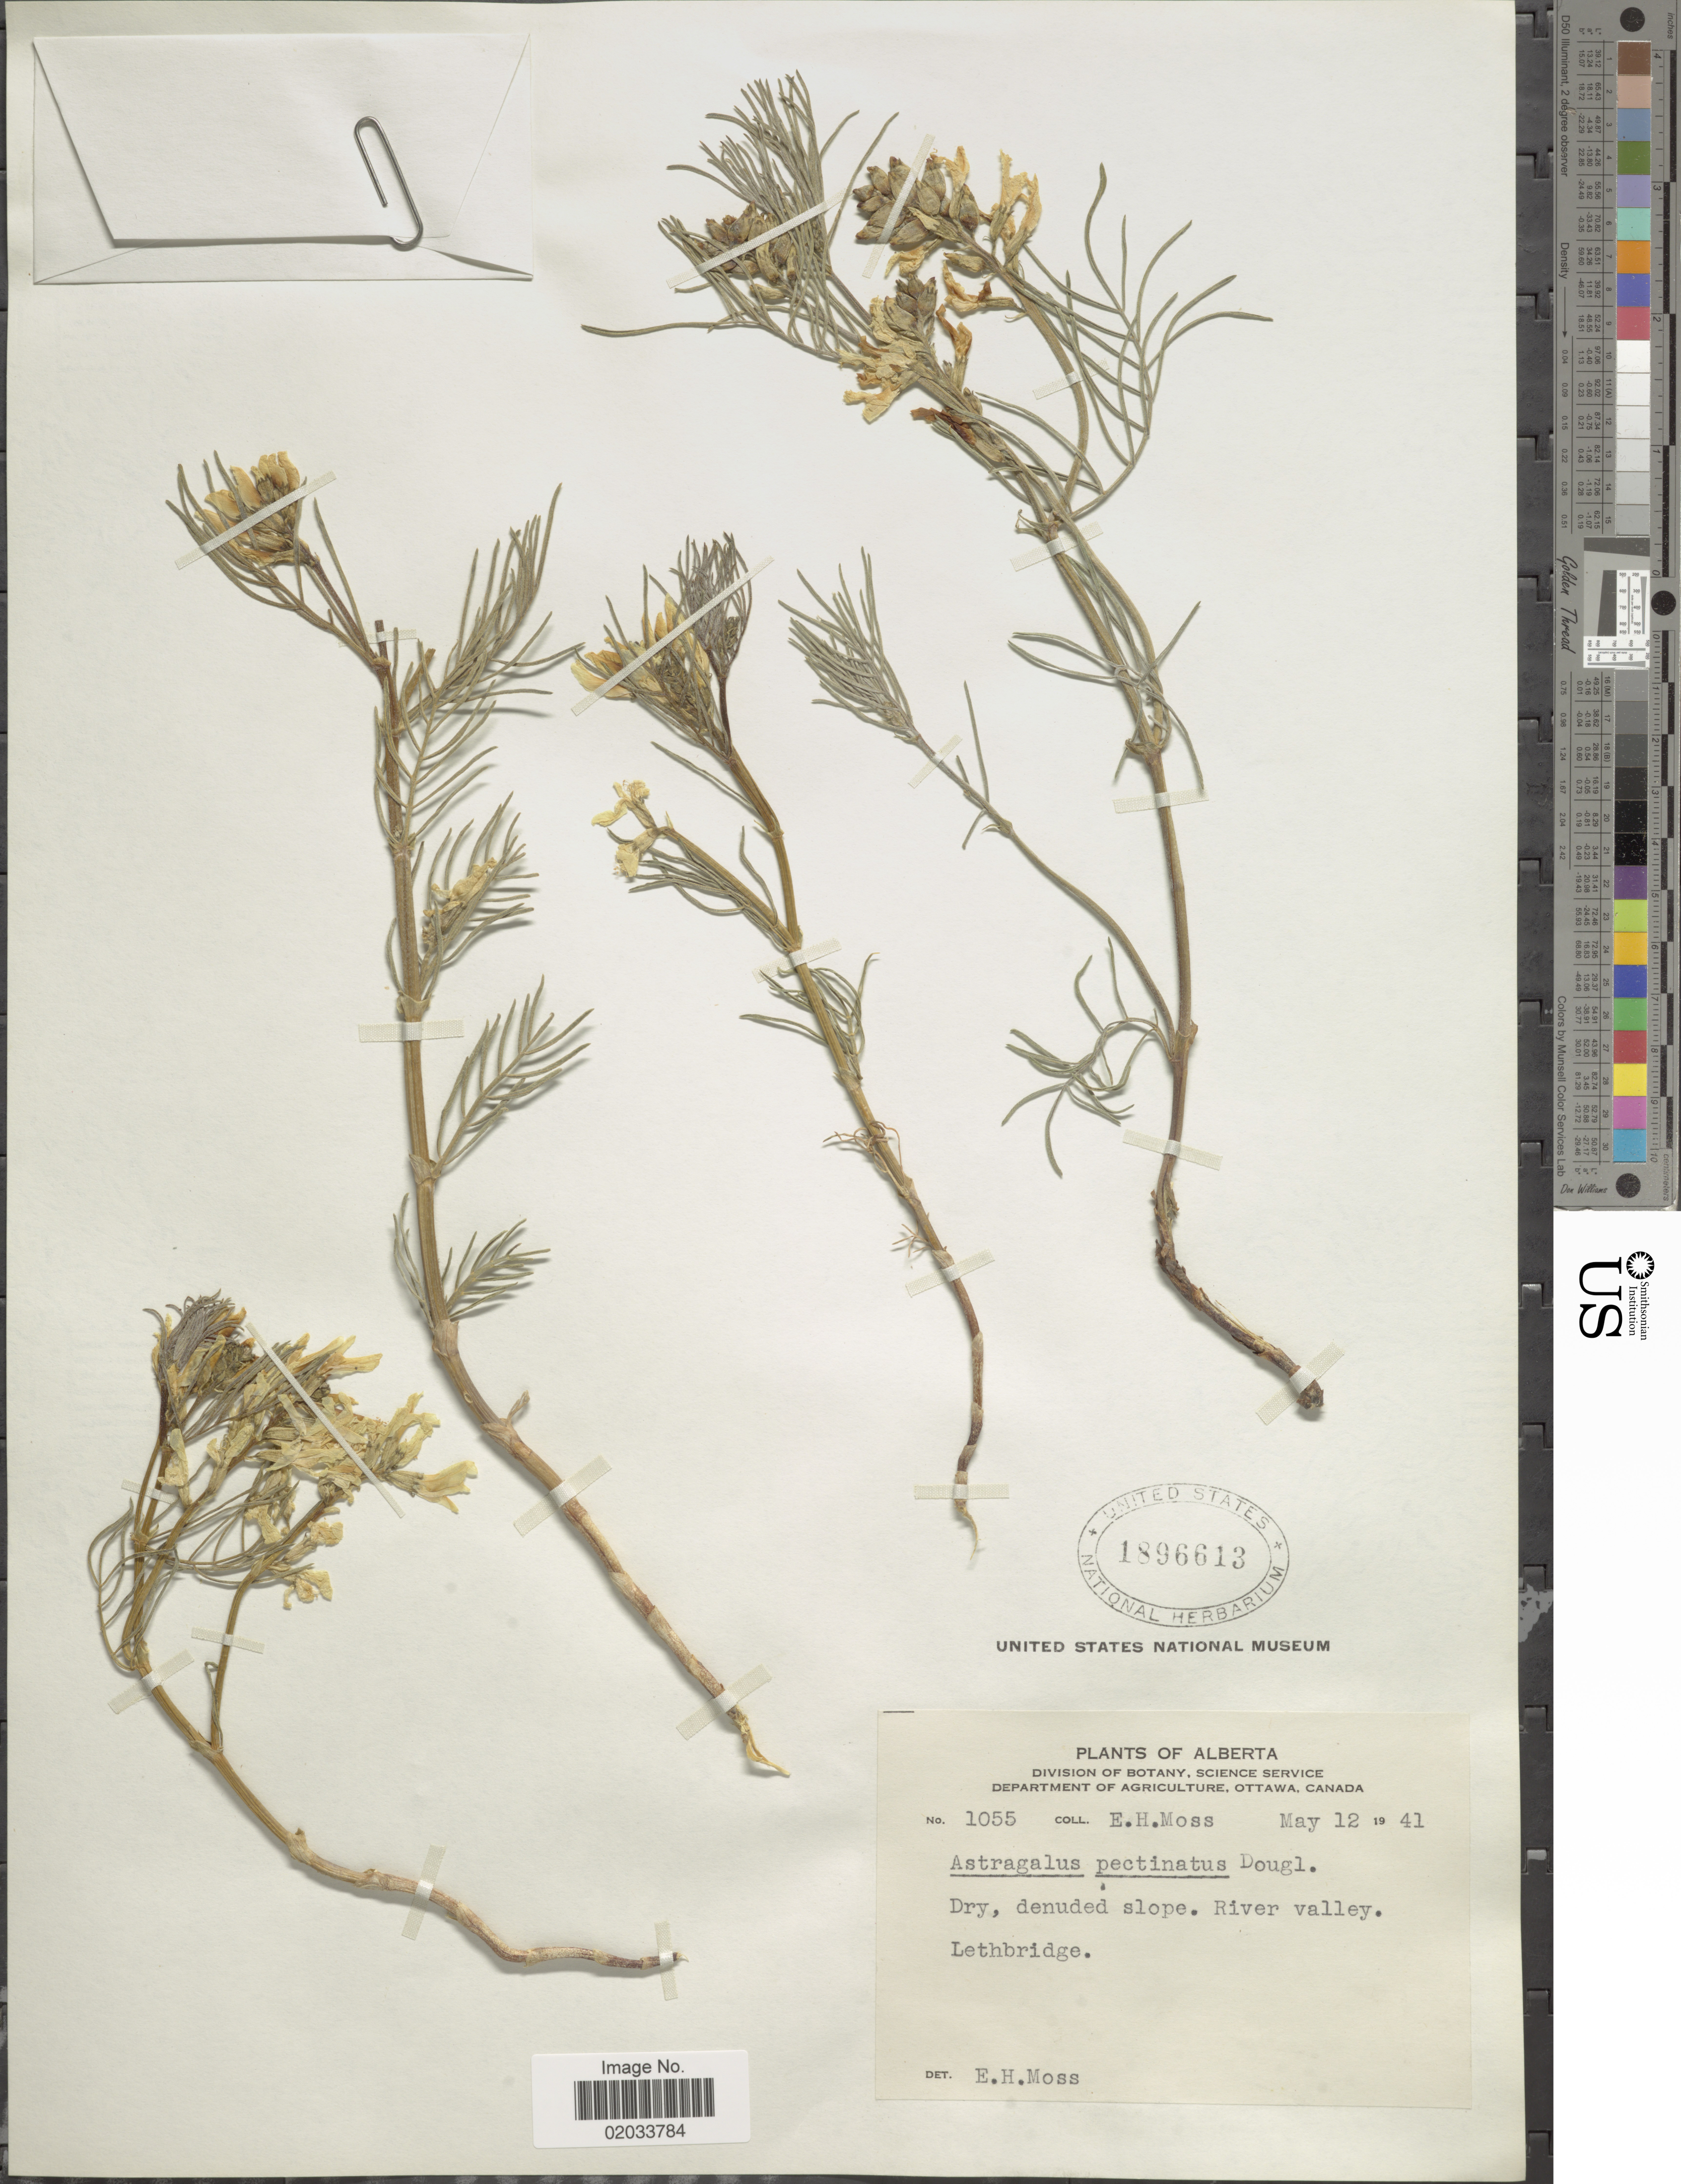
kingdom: Plantae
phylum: Tracheophyta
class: Magnoliopsida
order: Fabales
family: Fabaceae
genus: Astragalus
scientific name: Astragalus pectinatus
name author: (Hook.) G. Don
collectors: E. Moss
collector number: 1055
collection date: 1941-05-12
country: Canada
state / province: Alberta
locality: Dry, denuded slope. River valley. Lethbridge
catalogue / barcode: US 1896613